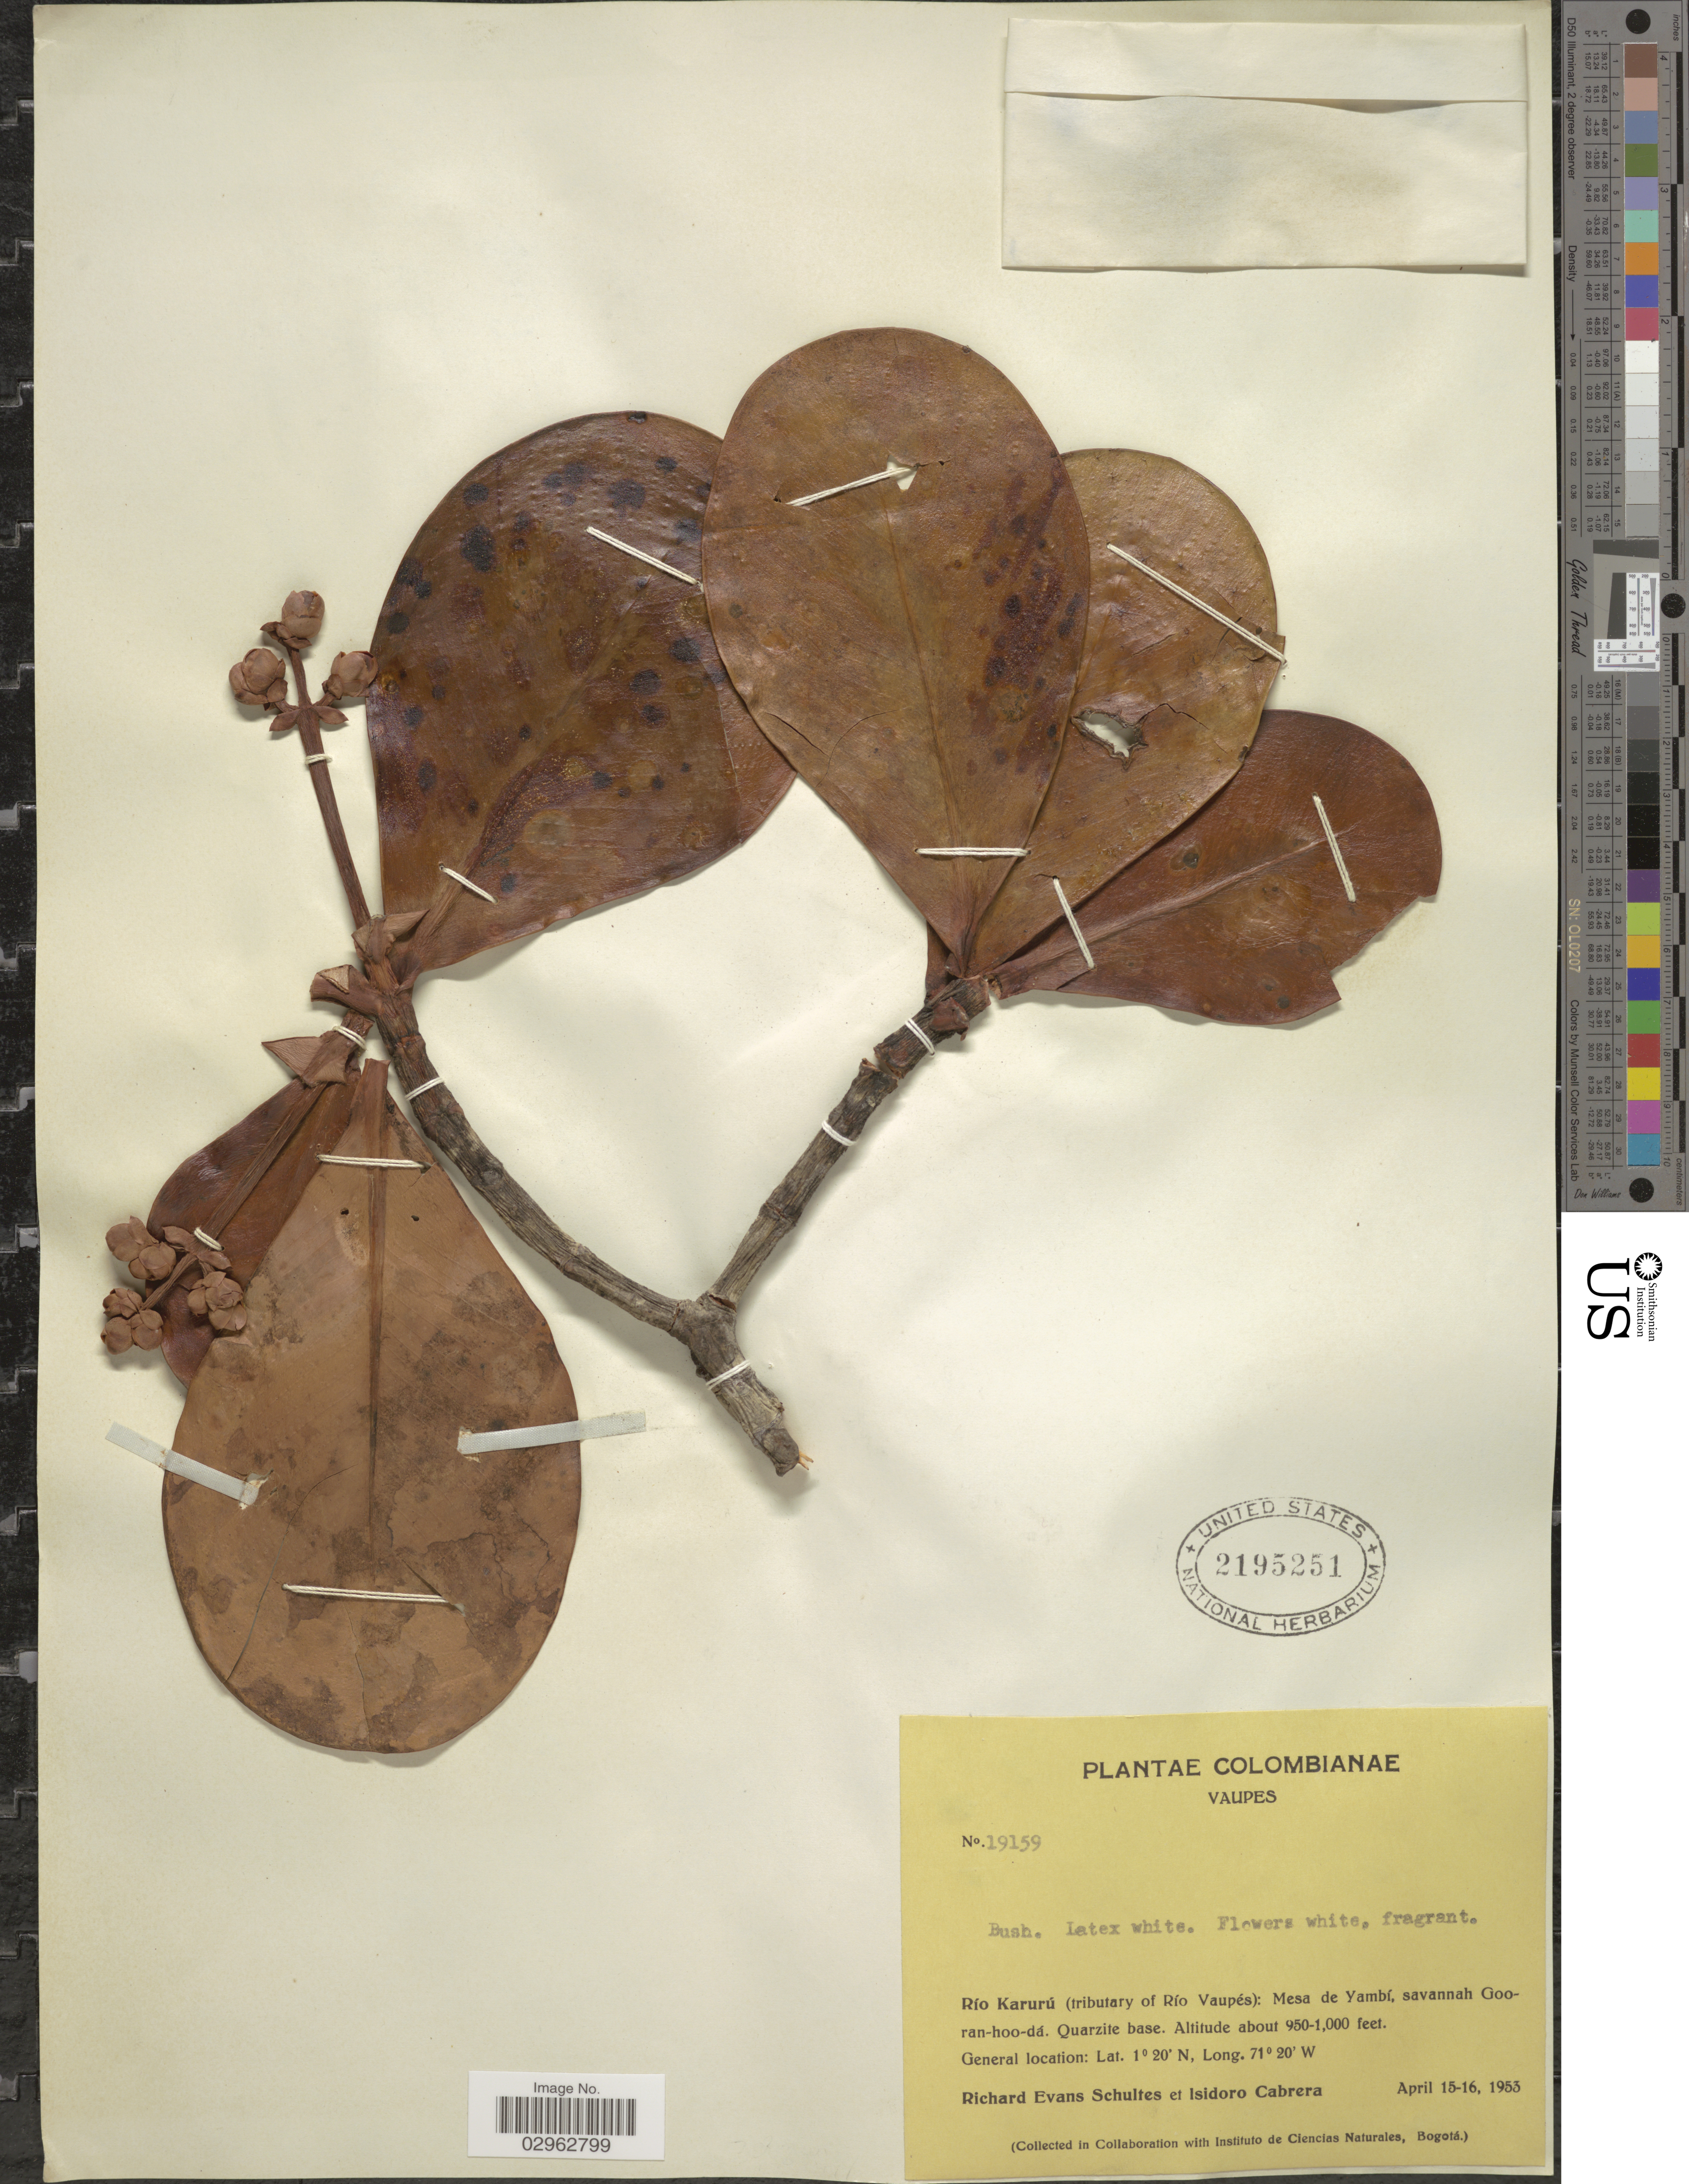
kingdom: Plantae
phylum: Tracheophyta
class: Magnoliopsida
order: Malpighiales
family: Clusiaceae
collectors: R. E. Schultes & I. Cabrera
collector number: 19159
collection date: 1953-04-15/1953-04-16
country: Colombia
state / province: Vaupés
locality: Río Karurú (tributary of Río Vaupés): Mesa de Yambí, savannah Gooran-hoo-dá.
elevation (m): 290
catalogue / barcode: US 2195251